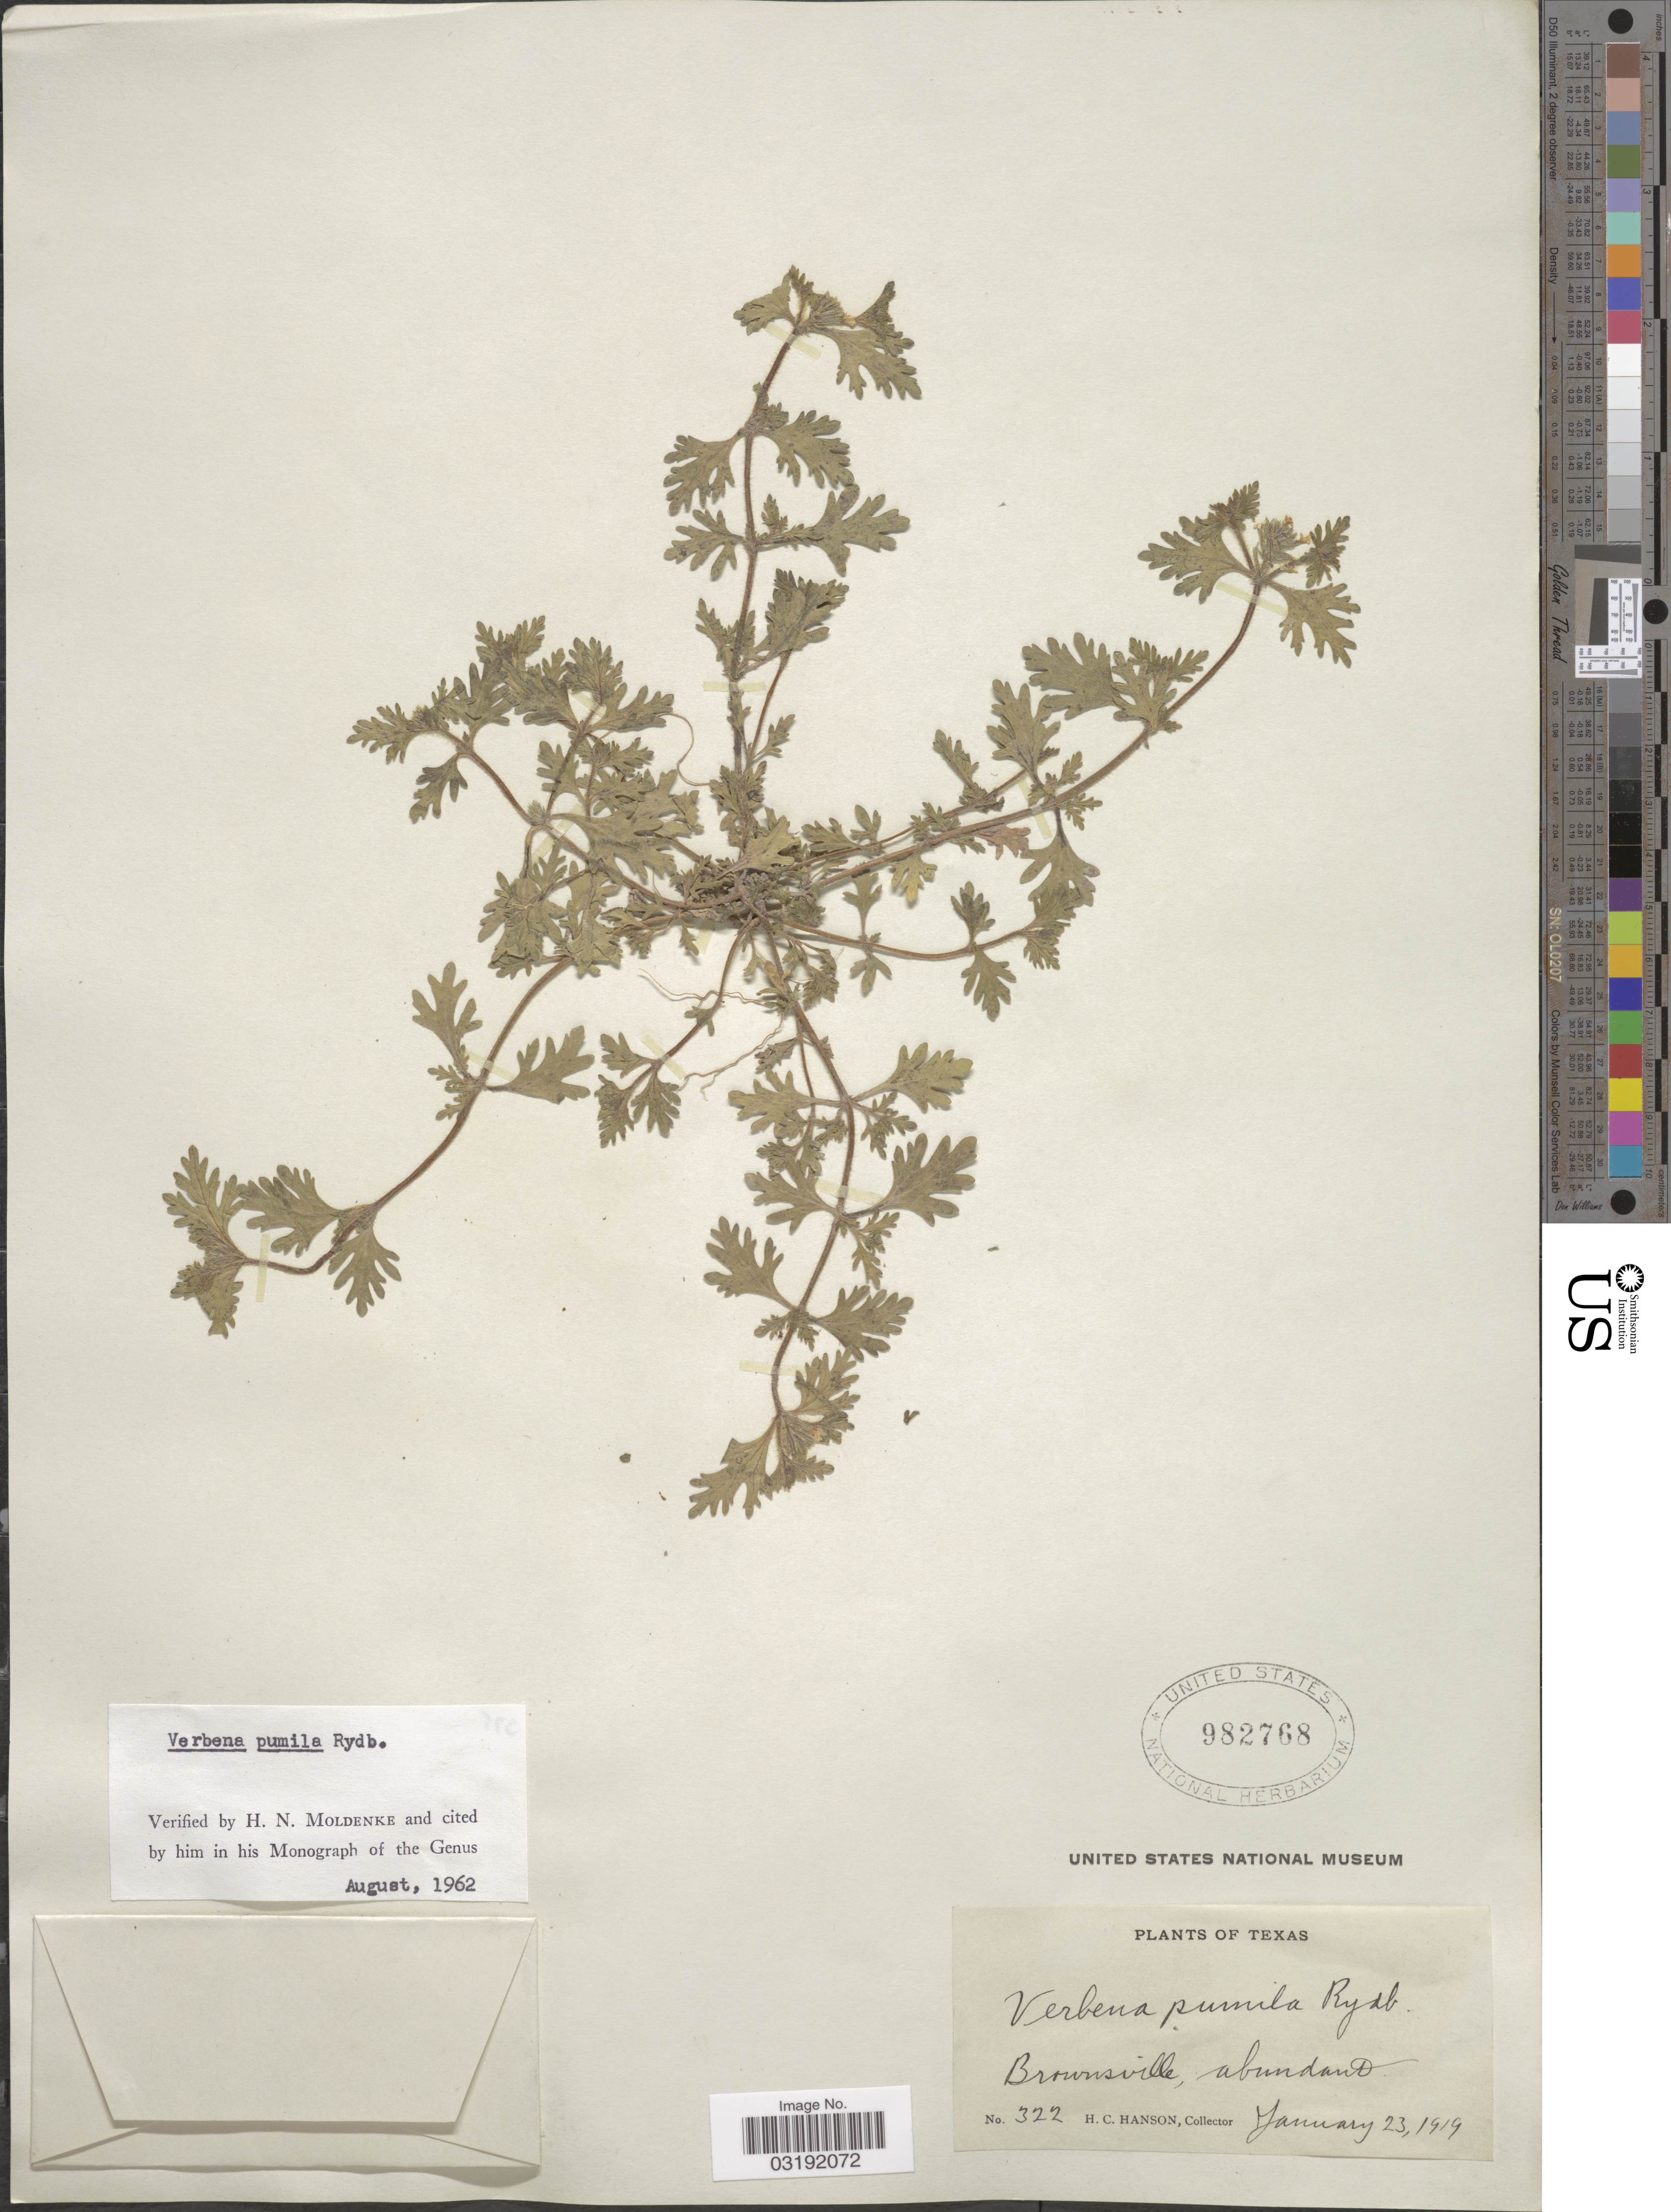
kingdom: Plantae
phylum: Tracheophyta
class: Magnoliopsida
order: Lamiales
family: Verbenaceae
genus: Verbena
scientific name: Verbena pumila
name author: Rydb.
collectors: H. Hanson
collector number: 322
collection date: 1919-01-23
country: United States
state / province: Texas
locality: Brownsville, abundant.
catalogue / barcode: US 982768